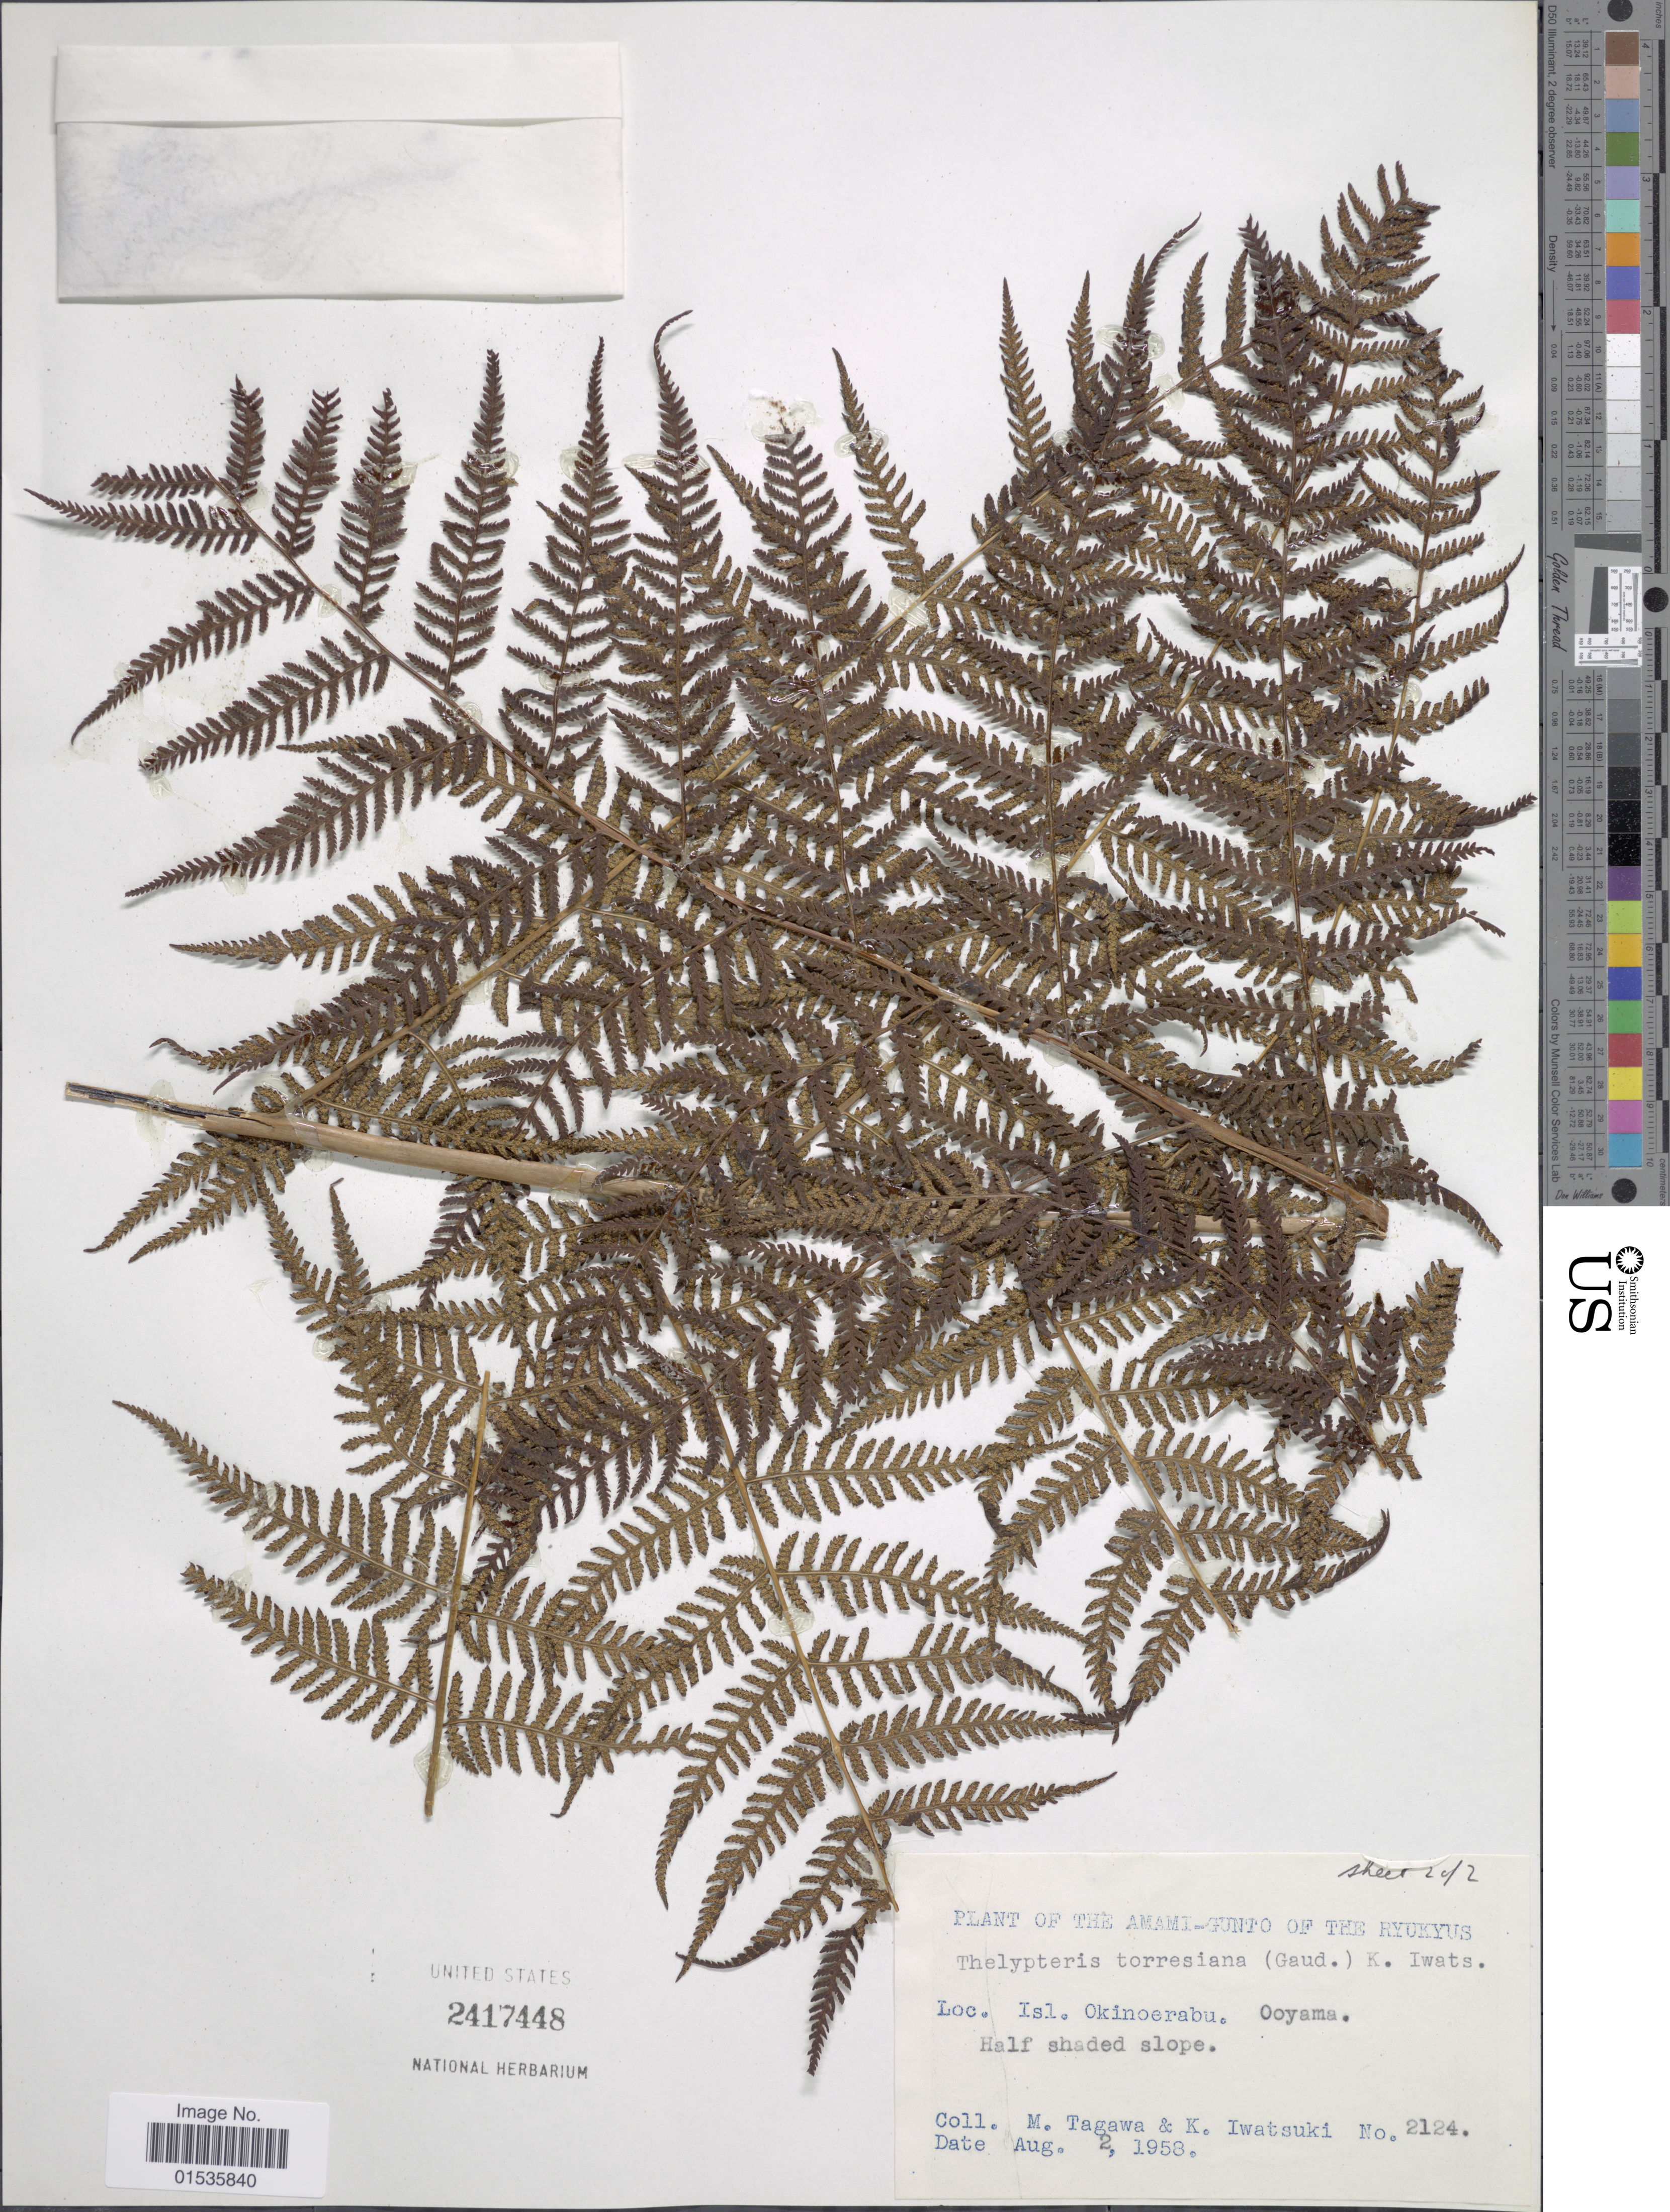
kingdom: Plantae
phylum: Tracheophyta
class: Polypodiopsida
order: Polypodiales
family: Thelypteridaceae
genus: Macrothelypteris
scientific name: Macrothelypteris torresiana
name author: (Gaudich.) Ching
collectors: M. Tagawa & K. Iwatsuki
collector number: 2124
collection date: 1958-08-02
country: Japan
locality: Amami-Gunto of the Ryukyus, Isl. Okinoerabu, Ooyama.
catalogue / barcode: US 2417448